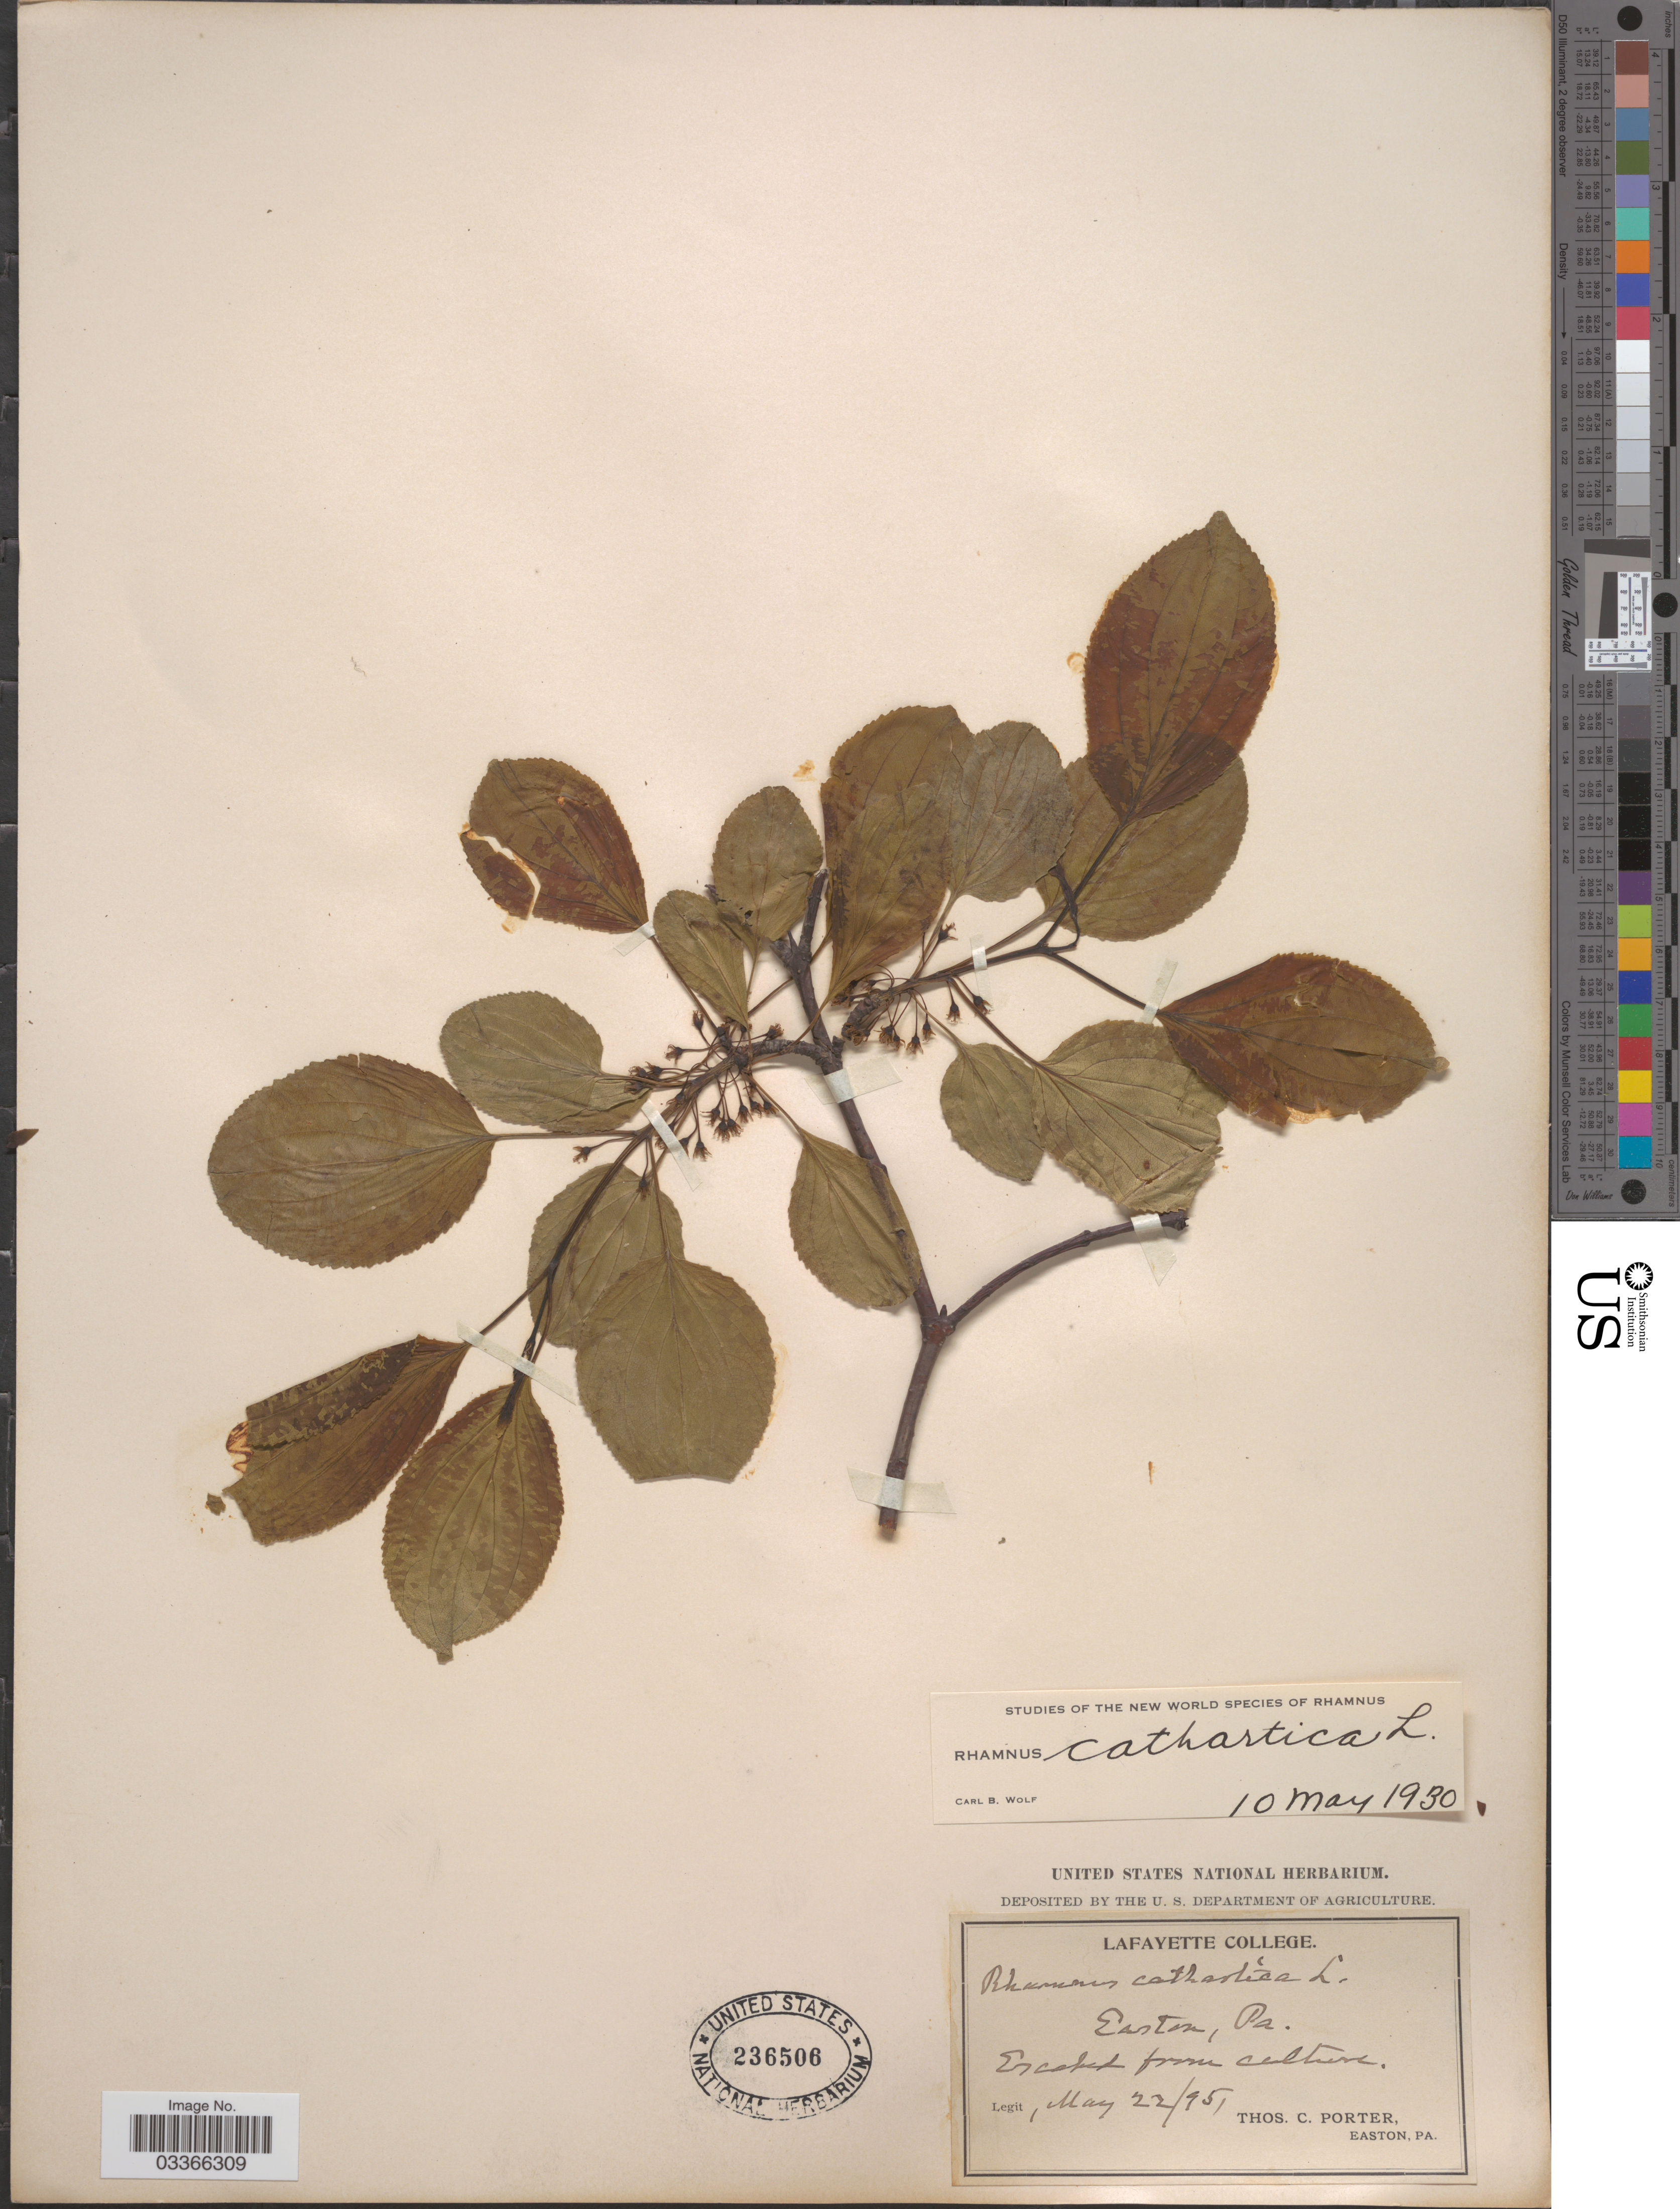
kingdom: Plantae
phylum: Tracheophyta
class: Magnoliopsida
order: Rosales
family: Rhamnaceae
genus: Rhamnus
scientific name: Rhamnus cathartica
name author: L.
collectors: T. Porter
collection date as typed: Transcribed d/m/y: 22/5/95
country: United States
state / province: Pennsylvania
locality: Easton.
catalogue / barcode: US 236506